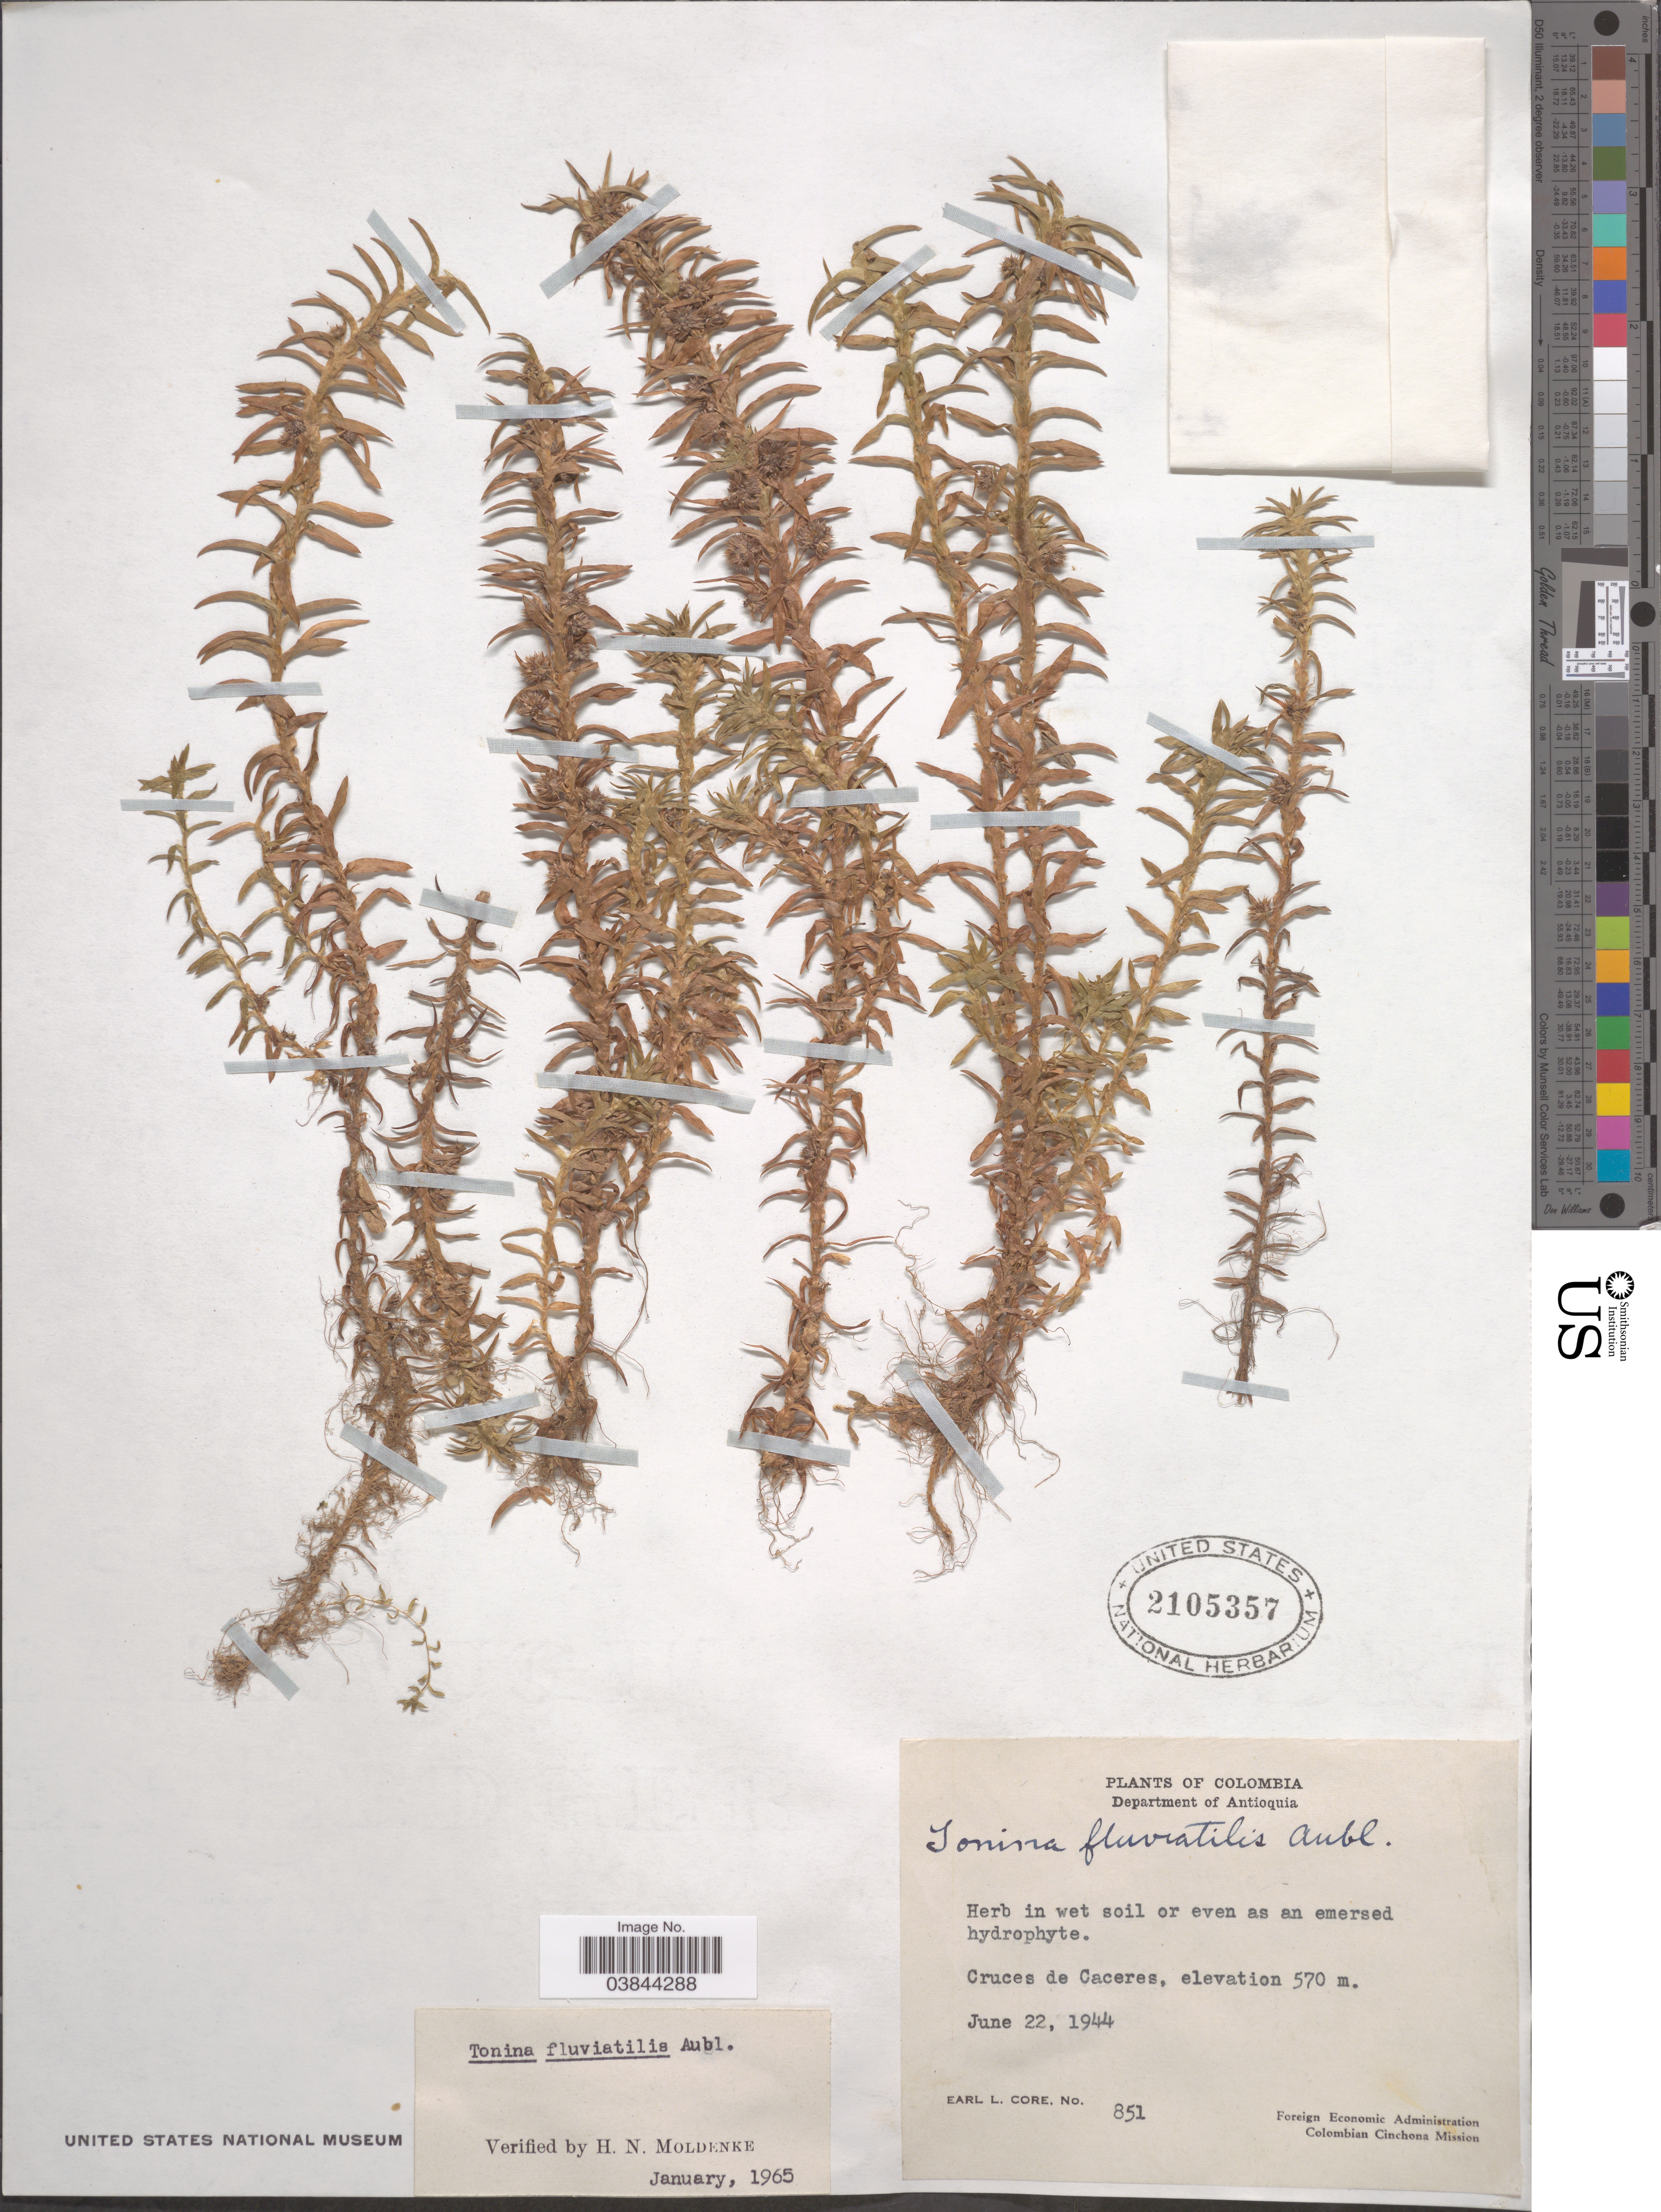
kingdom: Plantae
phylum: Tracheophyta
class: Liliopsida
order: Poales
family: Eriocaulaceae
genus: Tonina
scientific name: Tonina fluviatilis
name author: Aubl.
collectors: E. L. Core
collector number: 851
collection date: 1944-06-22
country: Colombia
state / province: Antioquia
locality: Department of Antioquia. Cruces de Caceres.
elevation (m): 570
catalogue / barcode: US 2105357